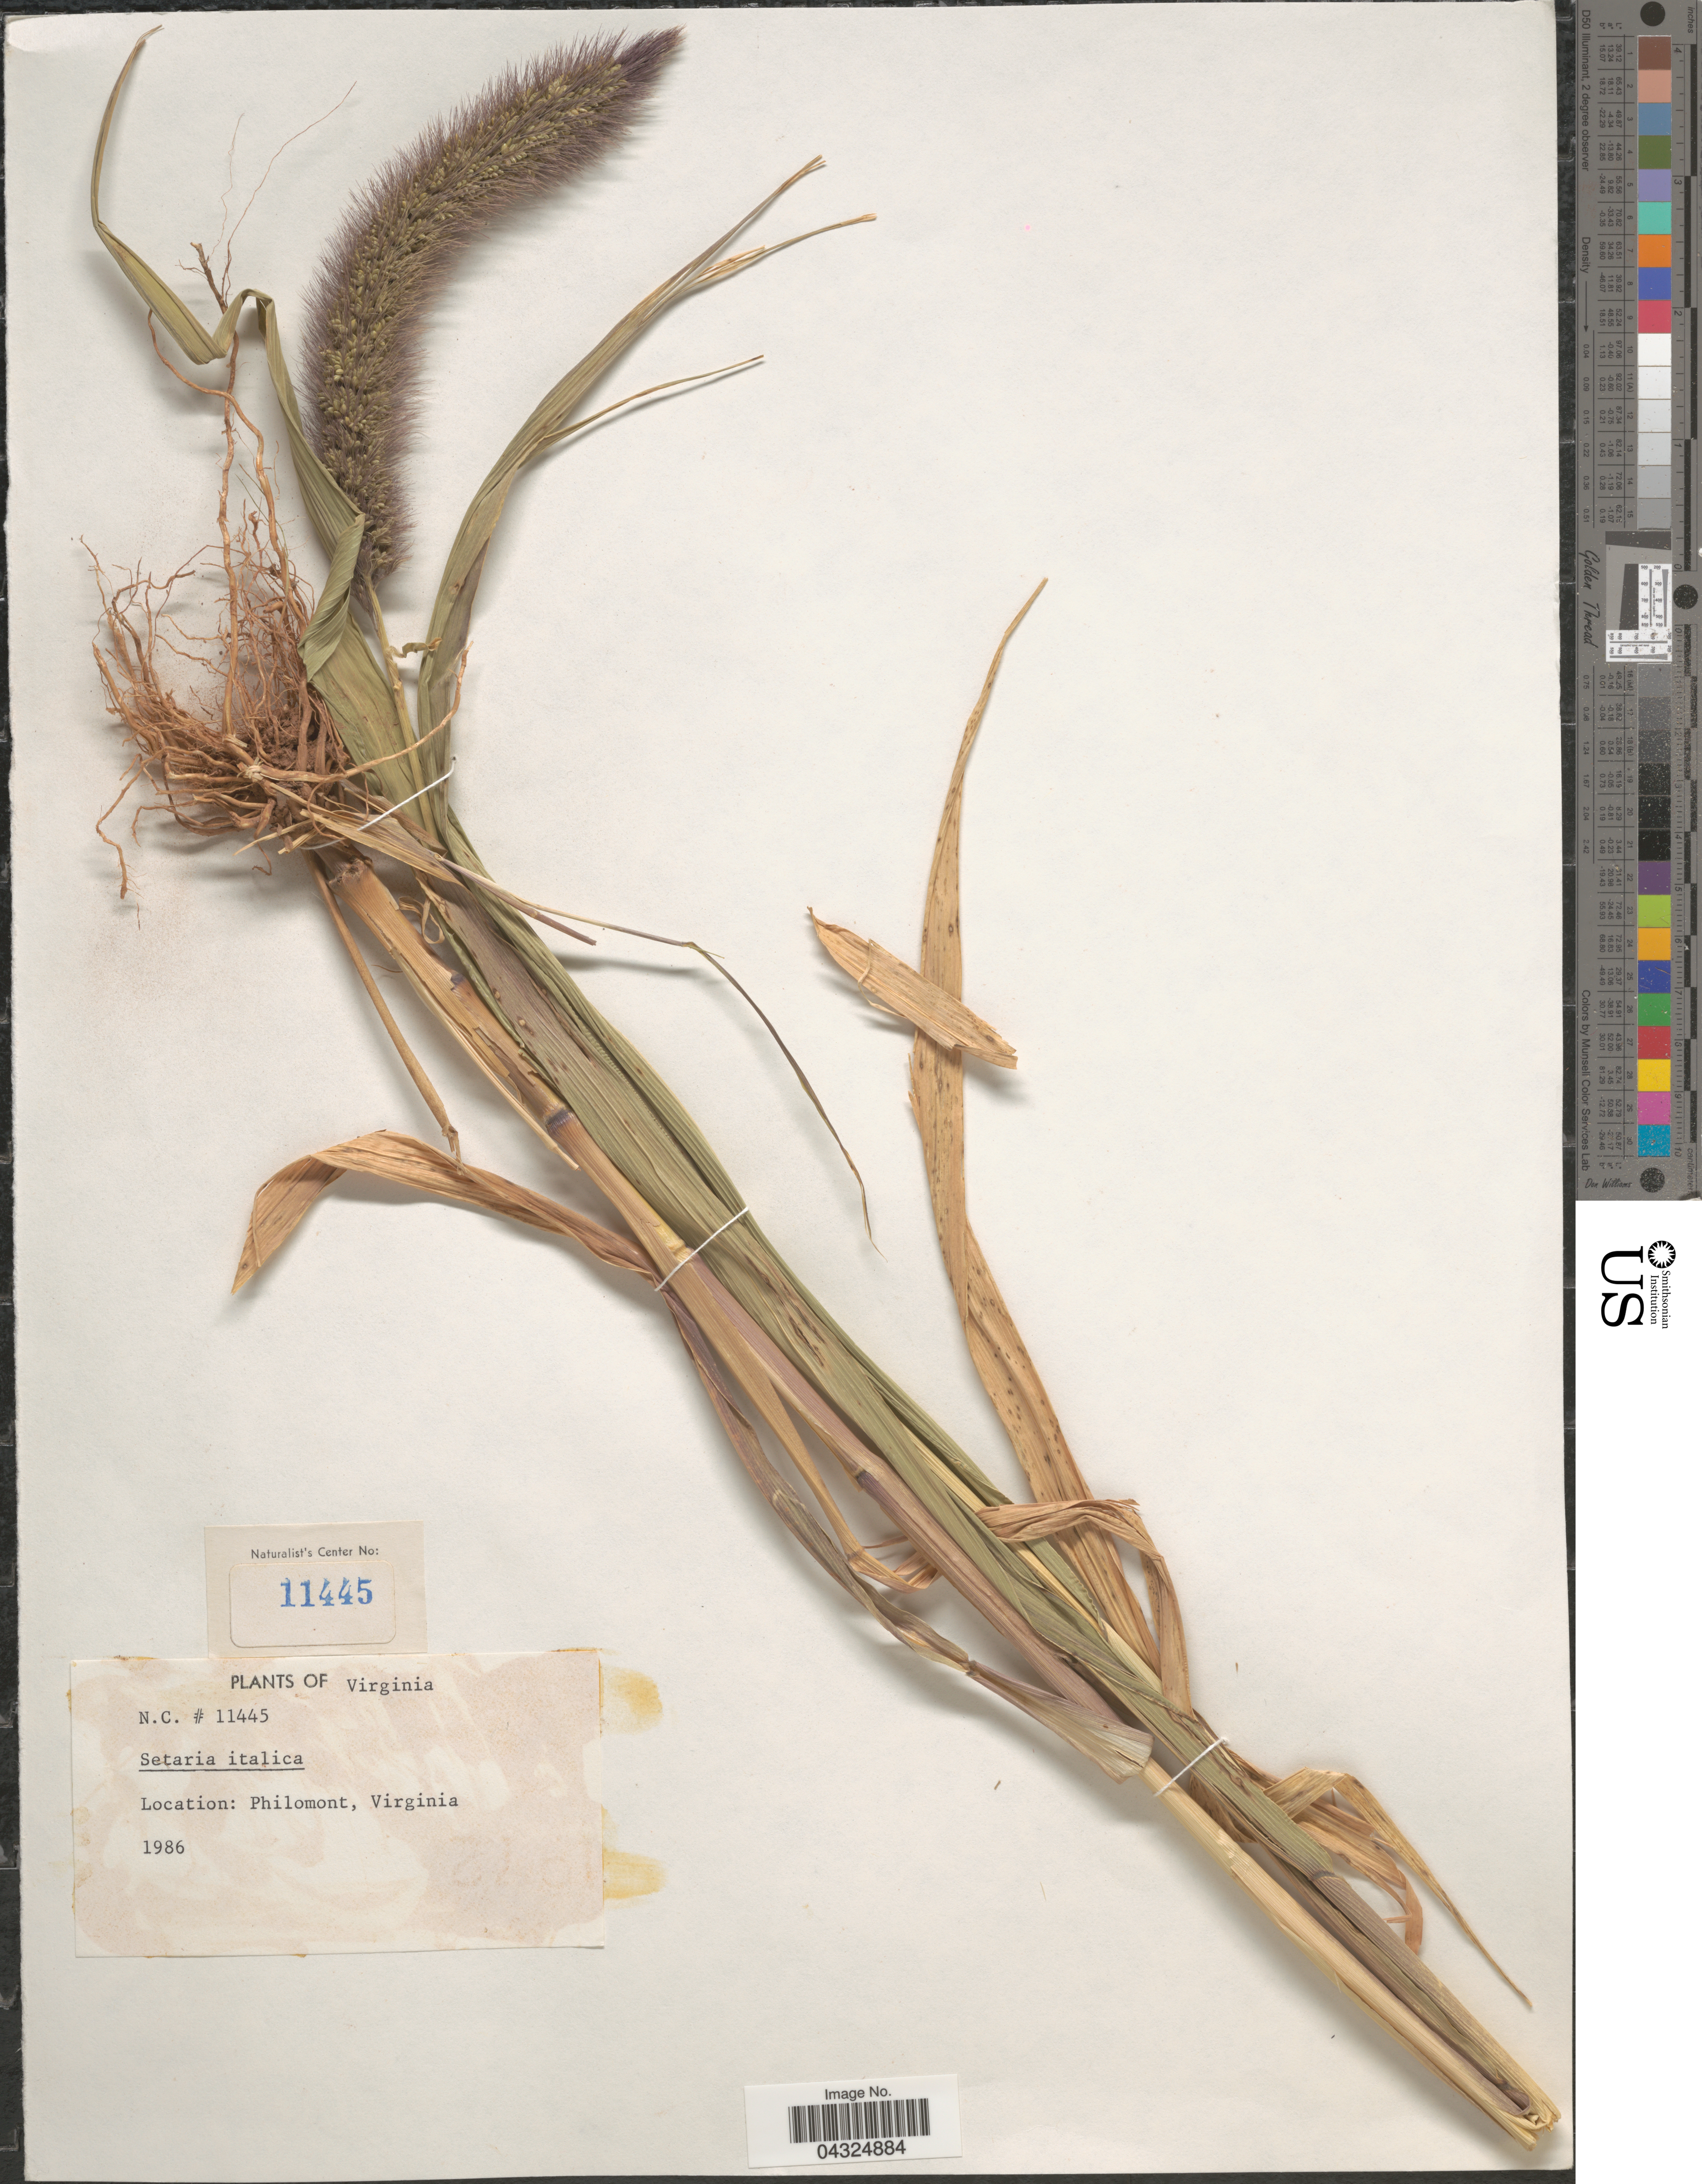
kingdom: Plantae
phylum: Tracheophyta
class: Liliopsida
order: Poales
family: Poaceae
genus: Setaria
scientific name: Setaria italica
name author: (L.) P. Beauv.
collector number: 11445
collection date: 1986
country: United States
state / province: Virginia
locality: Philomont.